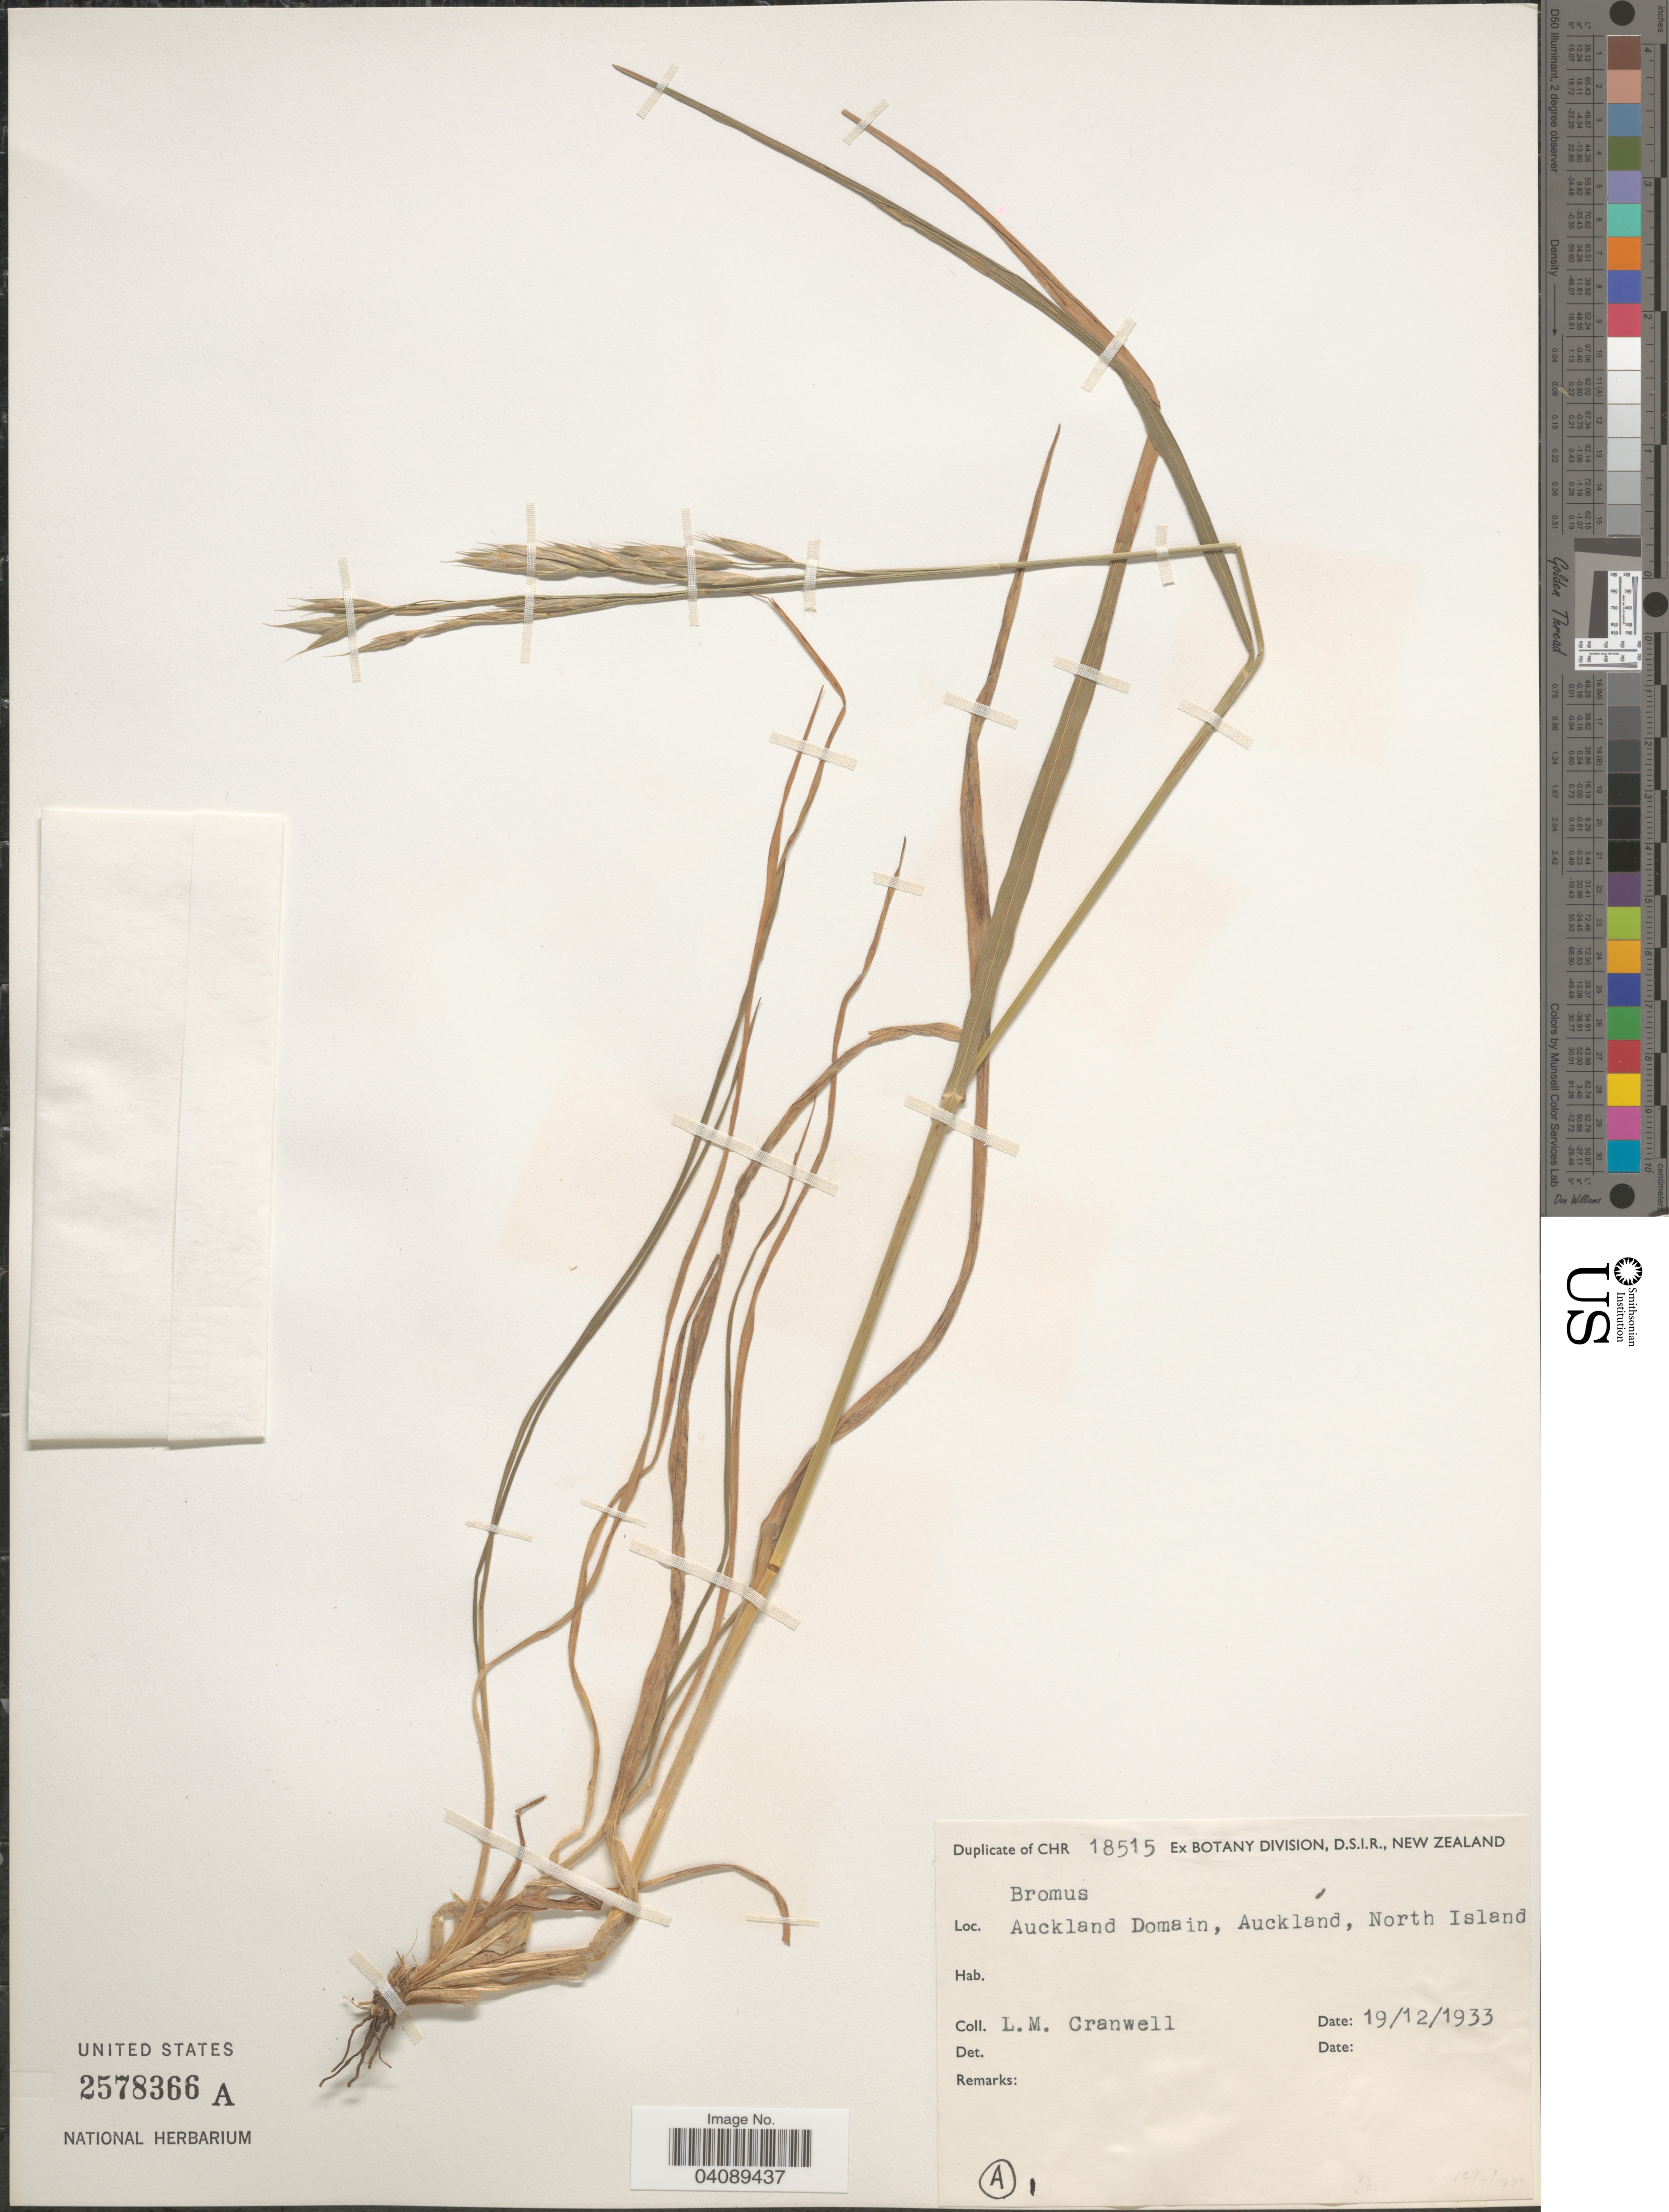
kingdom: Plantae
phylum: Tracheophyta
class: Liliopsida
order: Poales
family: Poaceae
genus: Bromus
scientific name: Bromus sp.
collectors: L. Cranwell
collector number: CHR18515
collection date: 1933-12-19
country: New Zealand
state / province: Auckland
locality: Auckland Domain, North Island.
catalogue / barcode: US 2578366A